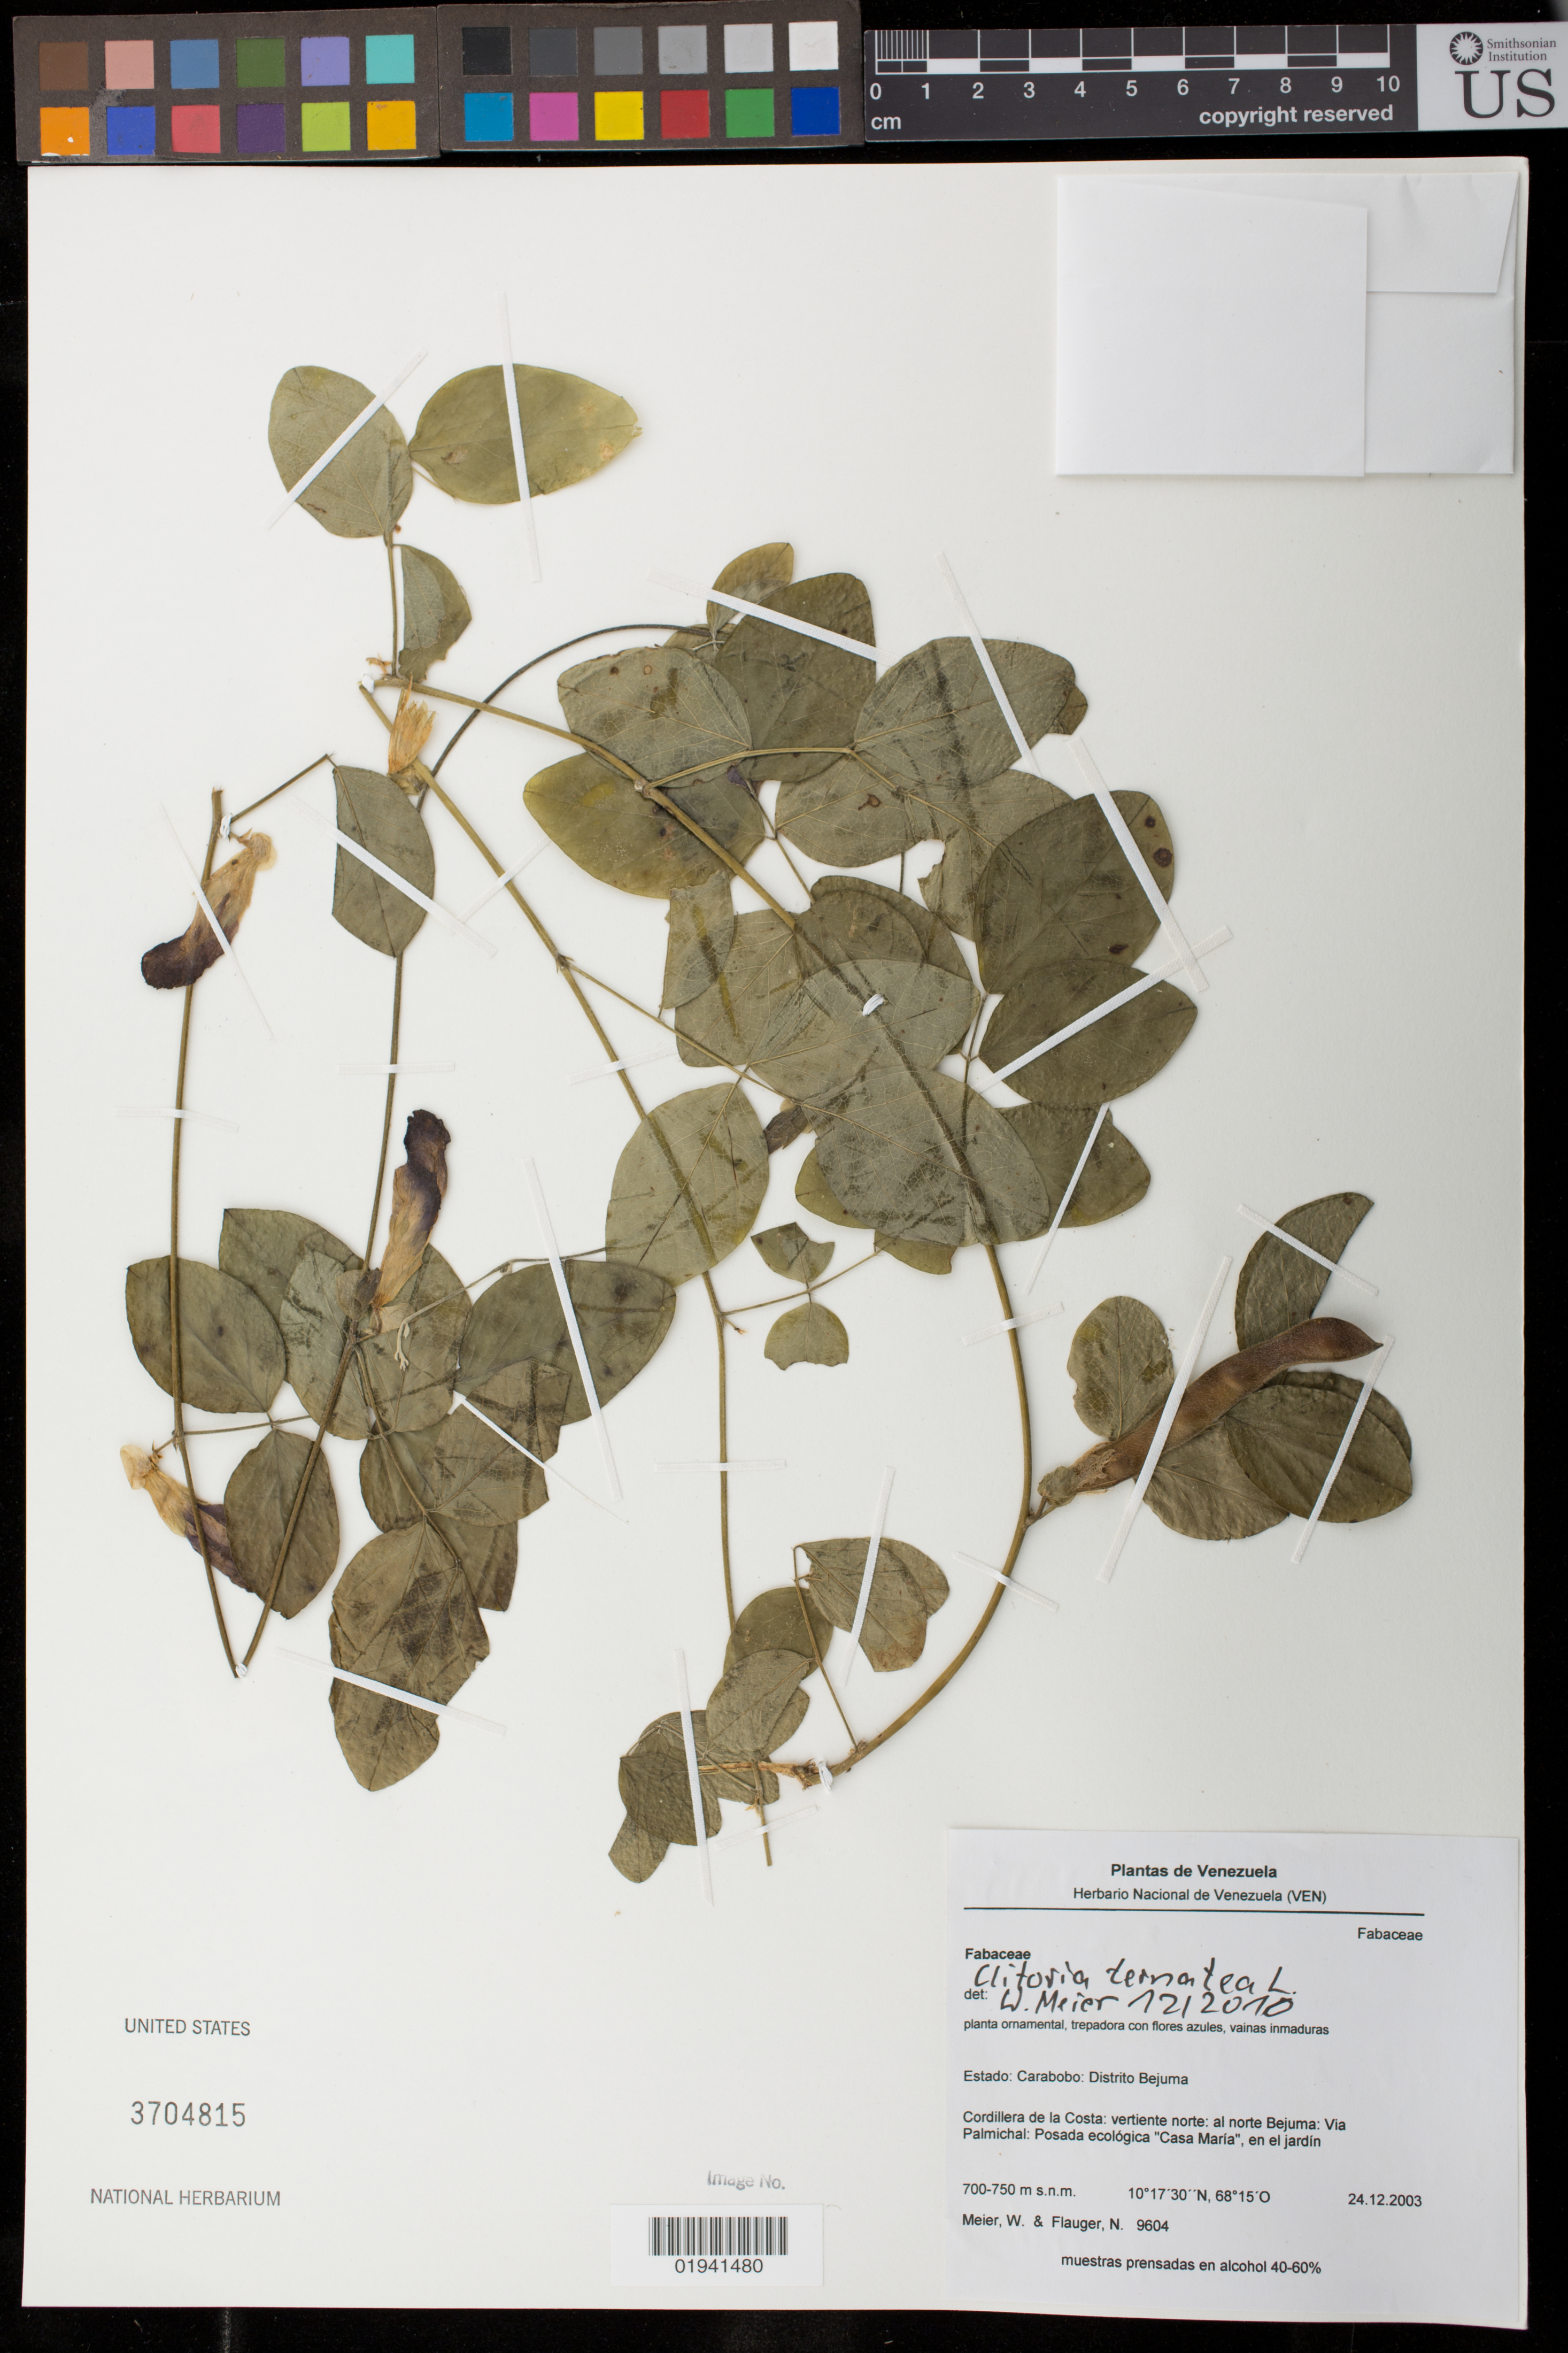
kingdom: Plantae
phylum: Tracheophyta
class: Magnoliopsida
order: Fabales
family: Fabaceae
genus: Clitoria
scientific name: Clitoria ternatea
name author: L.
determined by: Meier, Winfried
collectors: W. Meier & N. Flauger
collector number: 9604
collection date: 2003-12-24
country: Venezuela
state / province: Carabobo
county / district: Bejuma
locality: Cordillera de la Costa: vertiente norte: al norte Bejuma: Via Palmichal: Posada ecologica "Casa Maria", en el jardin.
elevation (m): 700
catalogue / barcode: US 3704815